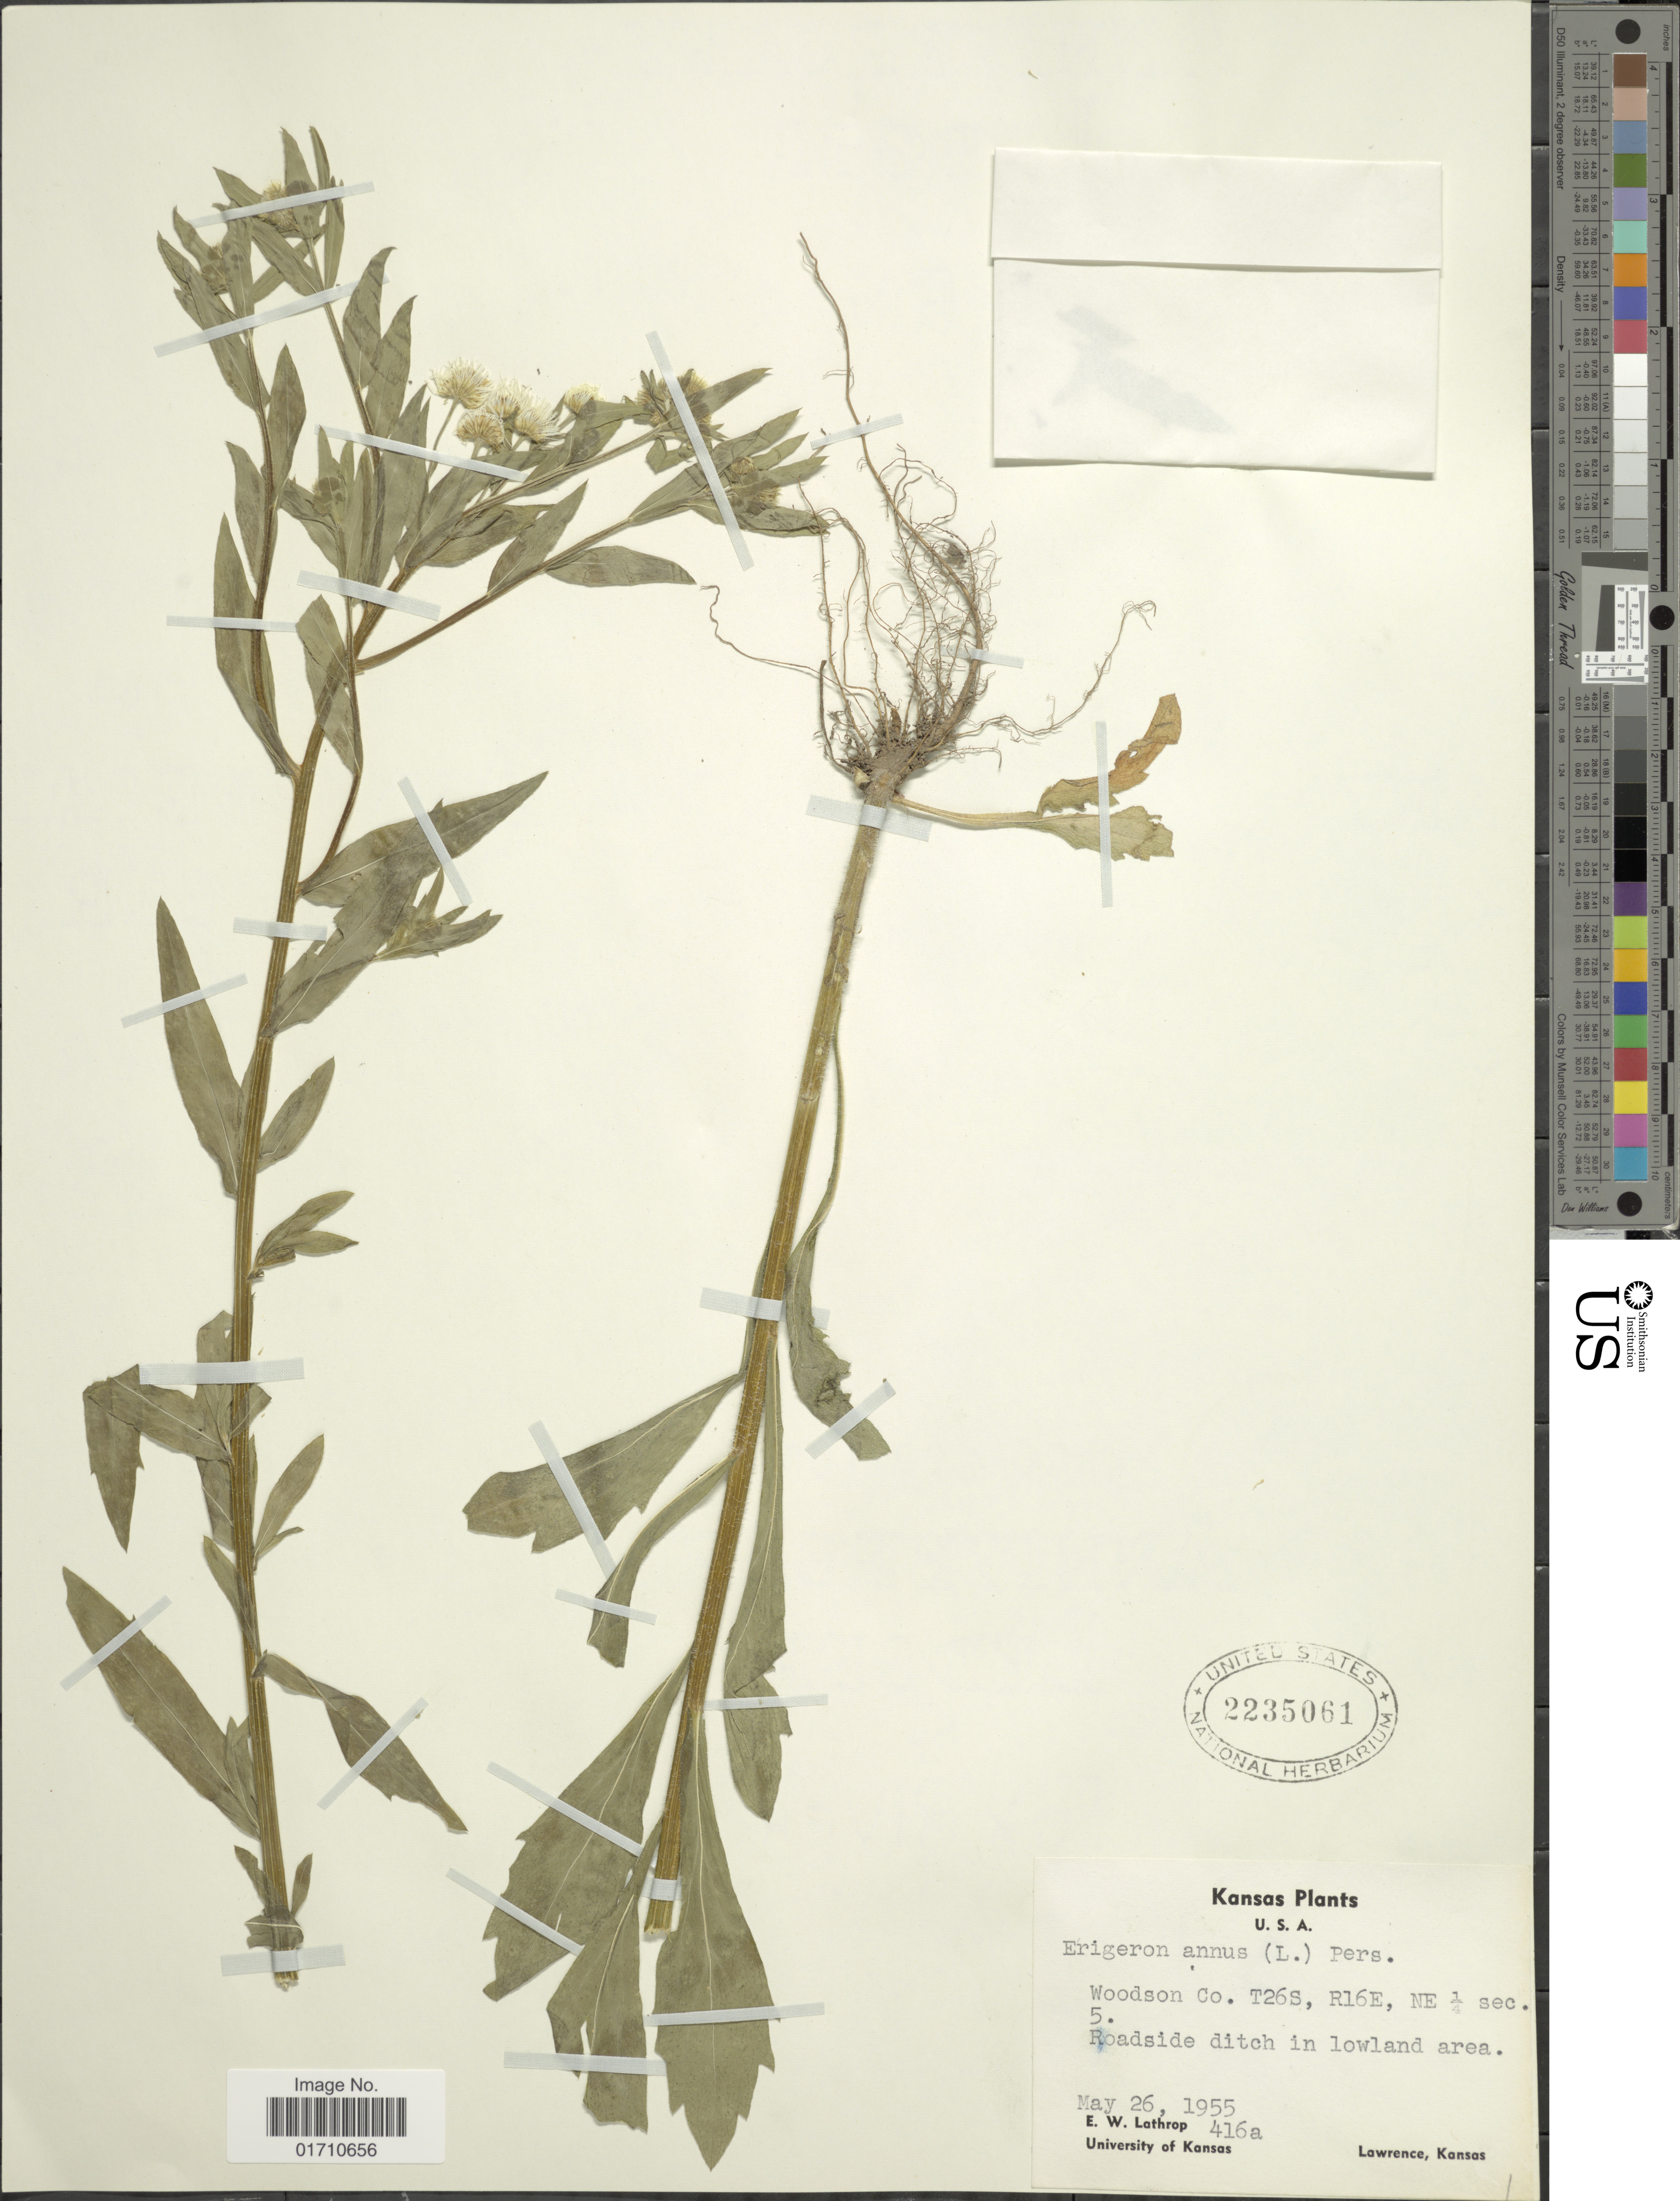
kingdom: Plantae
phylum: Tracheophyta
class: Magnoliopsida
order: Asterales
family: Asteraceae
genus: Erigeron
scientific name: Erigeron annuus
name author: (L.) Pers.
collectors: E. W. Lathrop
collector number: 416a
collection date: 1955-05-26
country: United States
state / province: Kansas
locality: Woodson Co. T26S, R16E, NE ¼ sec. 5. Roadside ditch in lowland area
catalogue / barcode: US 2235061